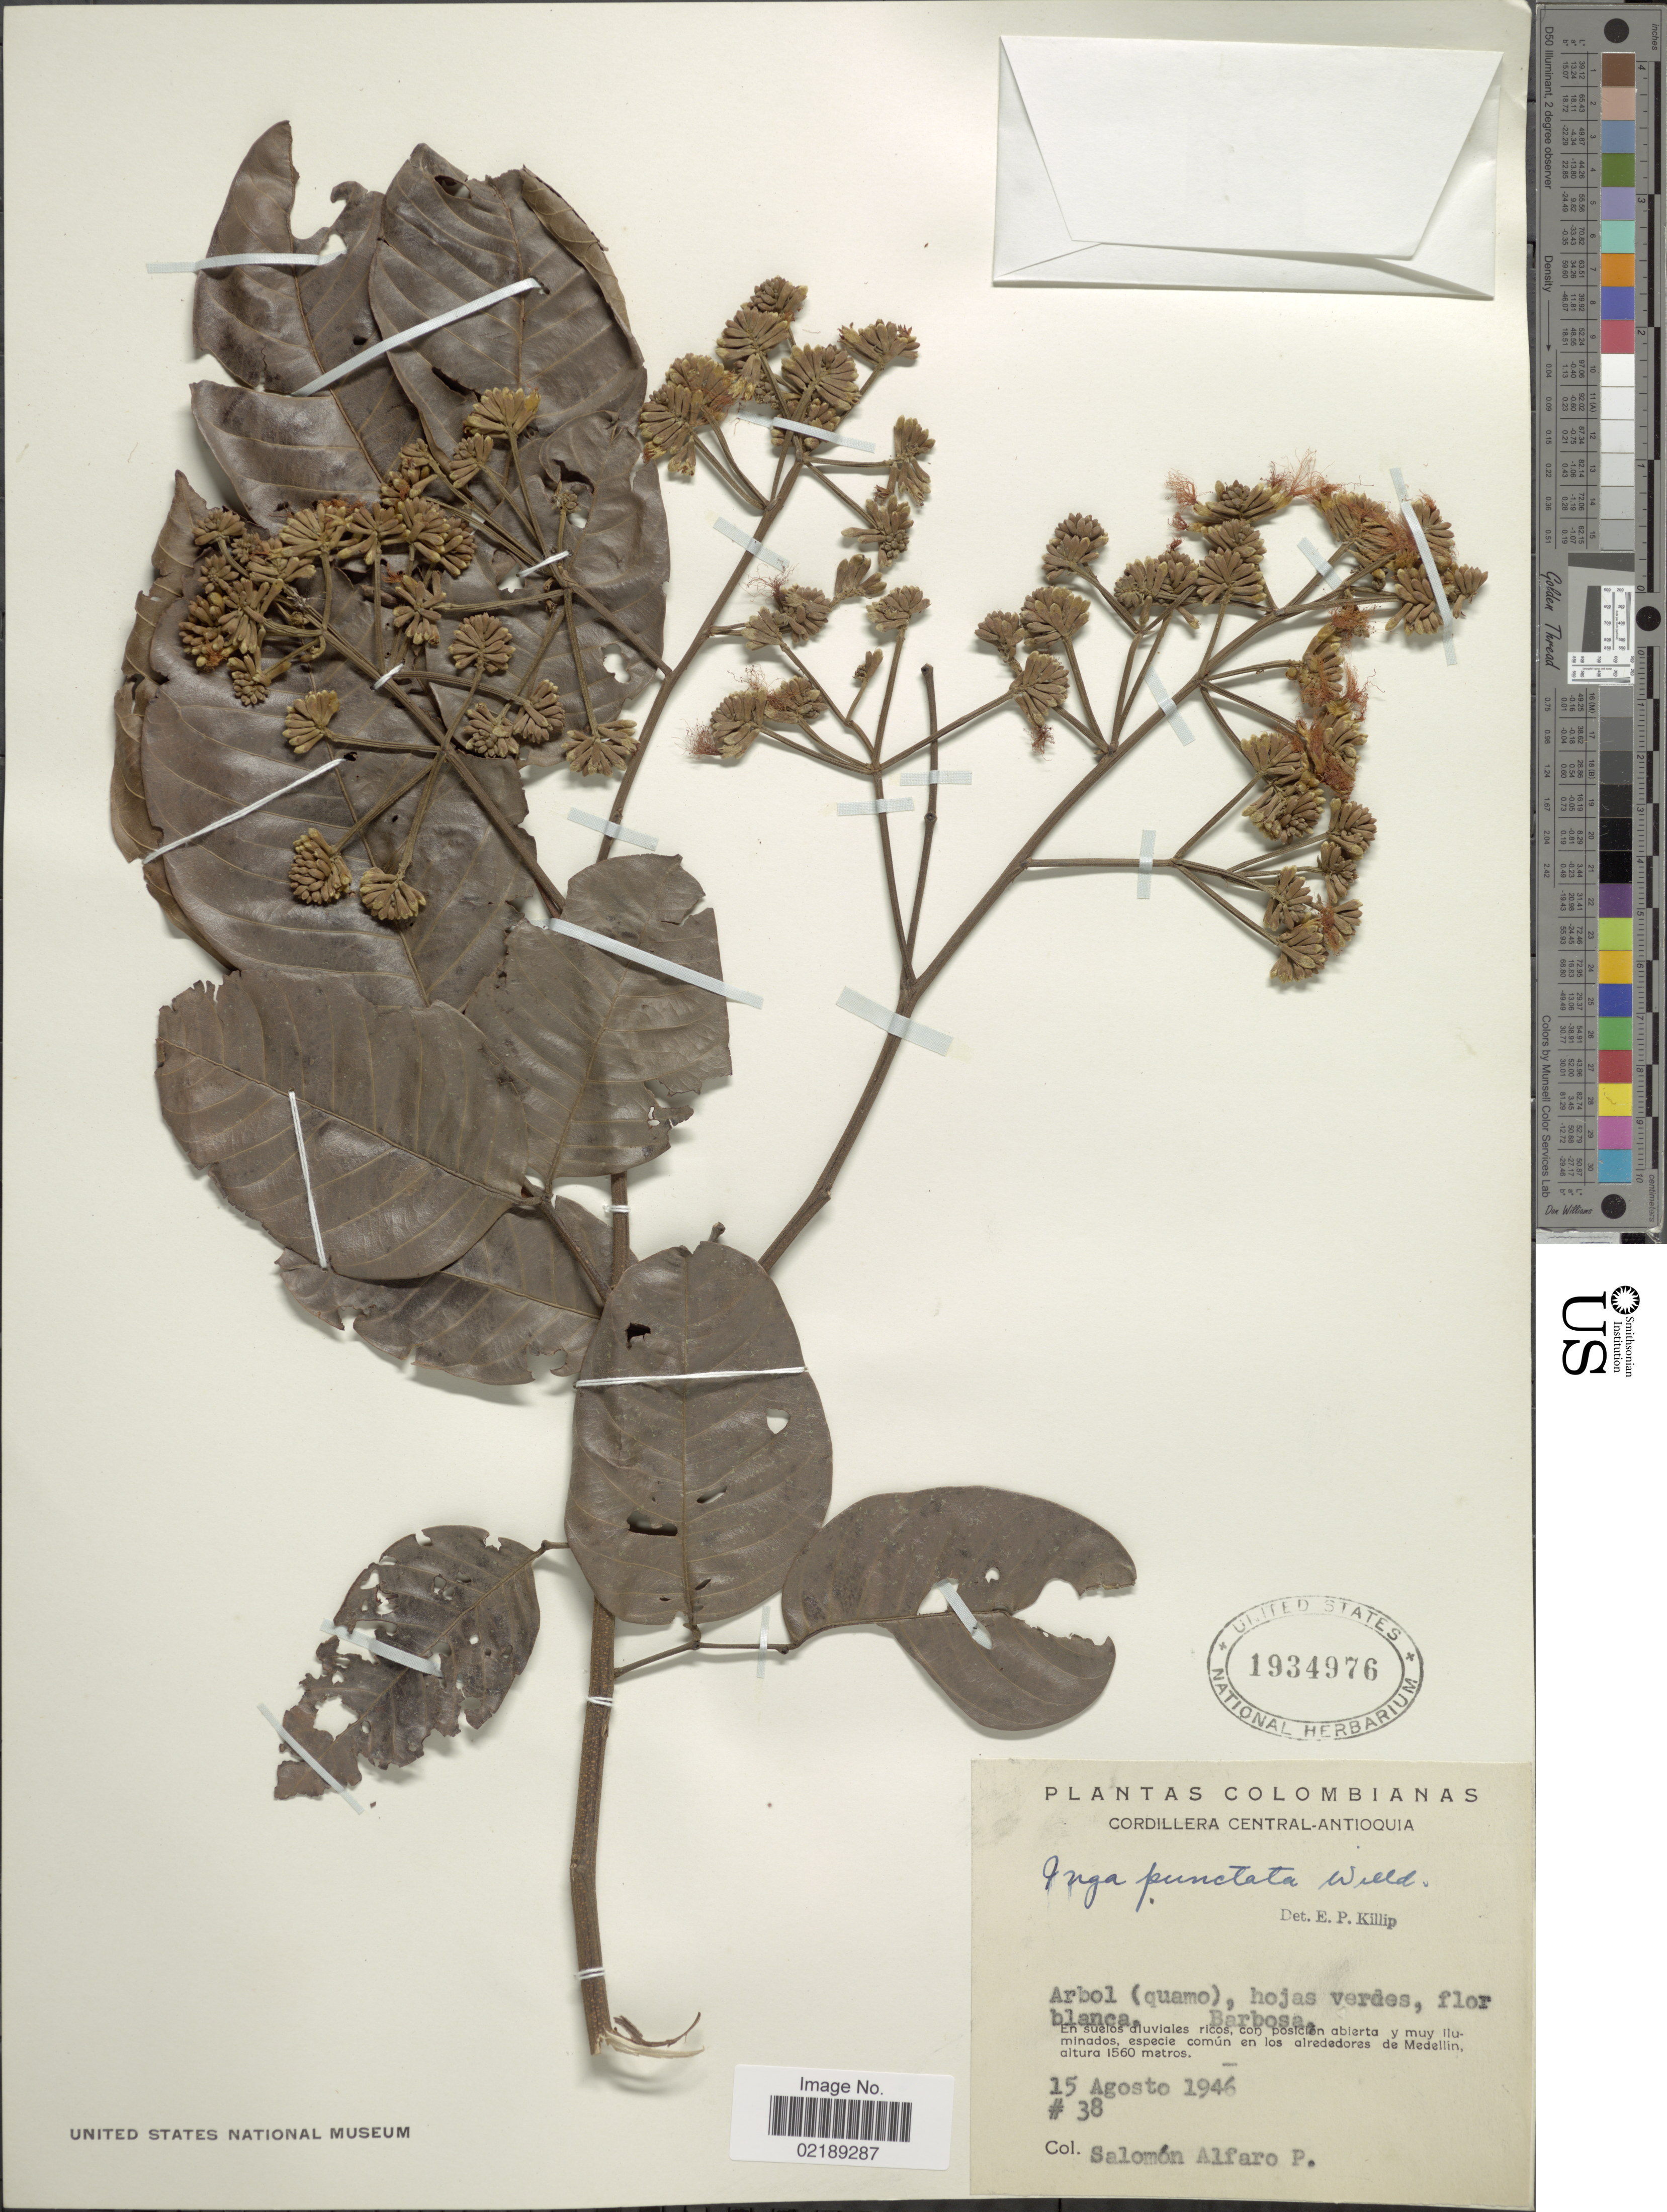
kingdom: Plantae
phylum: Tracheophyta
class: Magnoliopsida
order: Fabales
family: Fabaceae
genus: Inga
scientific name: Inga punctata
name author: Willd.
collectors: S. Alfaro P.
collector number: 38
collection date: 1946-08-15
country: Colombia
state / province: Antioquia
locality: Cordillera Central, en duelos alluviales ricos, con posicion abierta y muy iluminados, epecie comun en los alrededores de Medellin.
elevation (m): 1560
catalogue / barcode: US 1934976